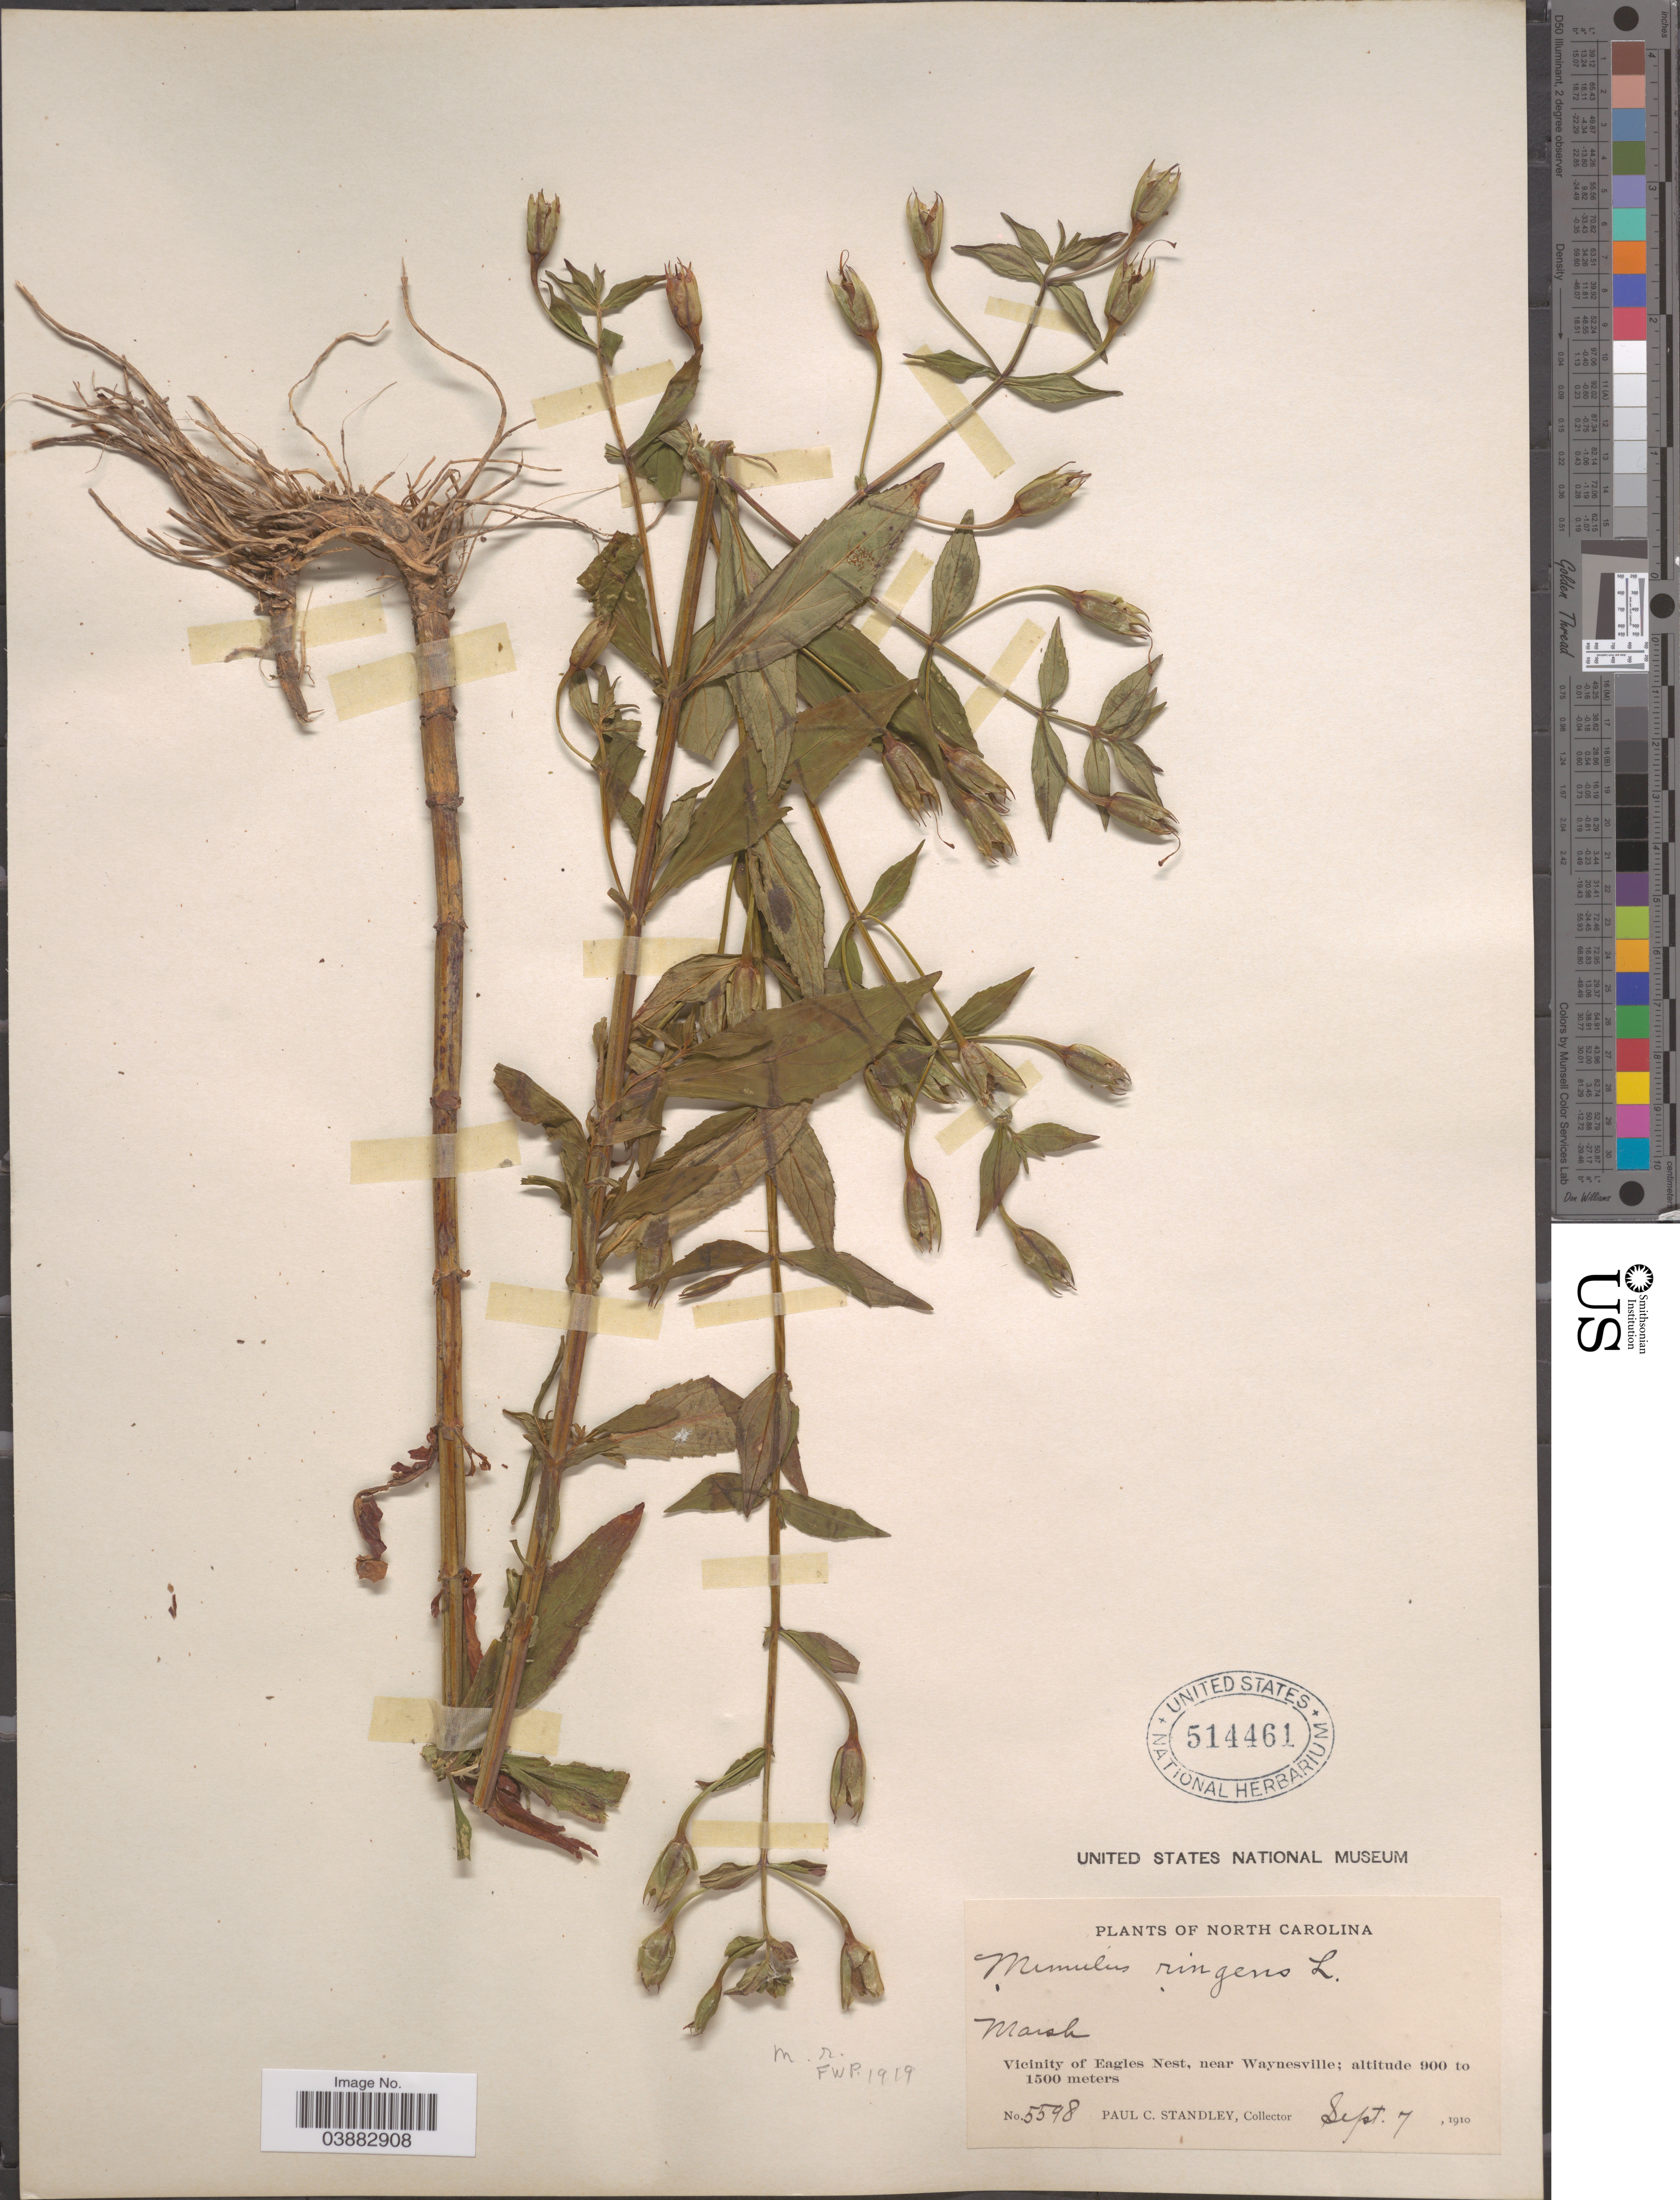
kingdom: Plantae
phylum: Tracheophyta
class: Magnoliopsida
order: Lamiales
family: Phrymaceae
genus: Mimulus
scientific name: Mimulus ringens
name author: L.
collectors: P. C. Standley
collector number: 5598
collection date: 1910-09-07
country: United States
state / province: North Carolina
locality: Vicinity of Eagles Nest, near Waynesville.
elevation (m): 900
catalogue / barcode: US 514461